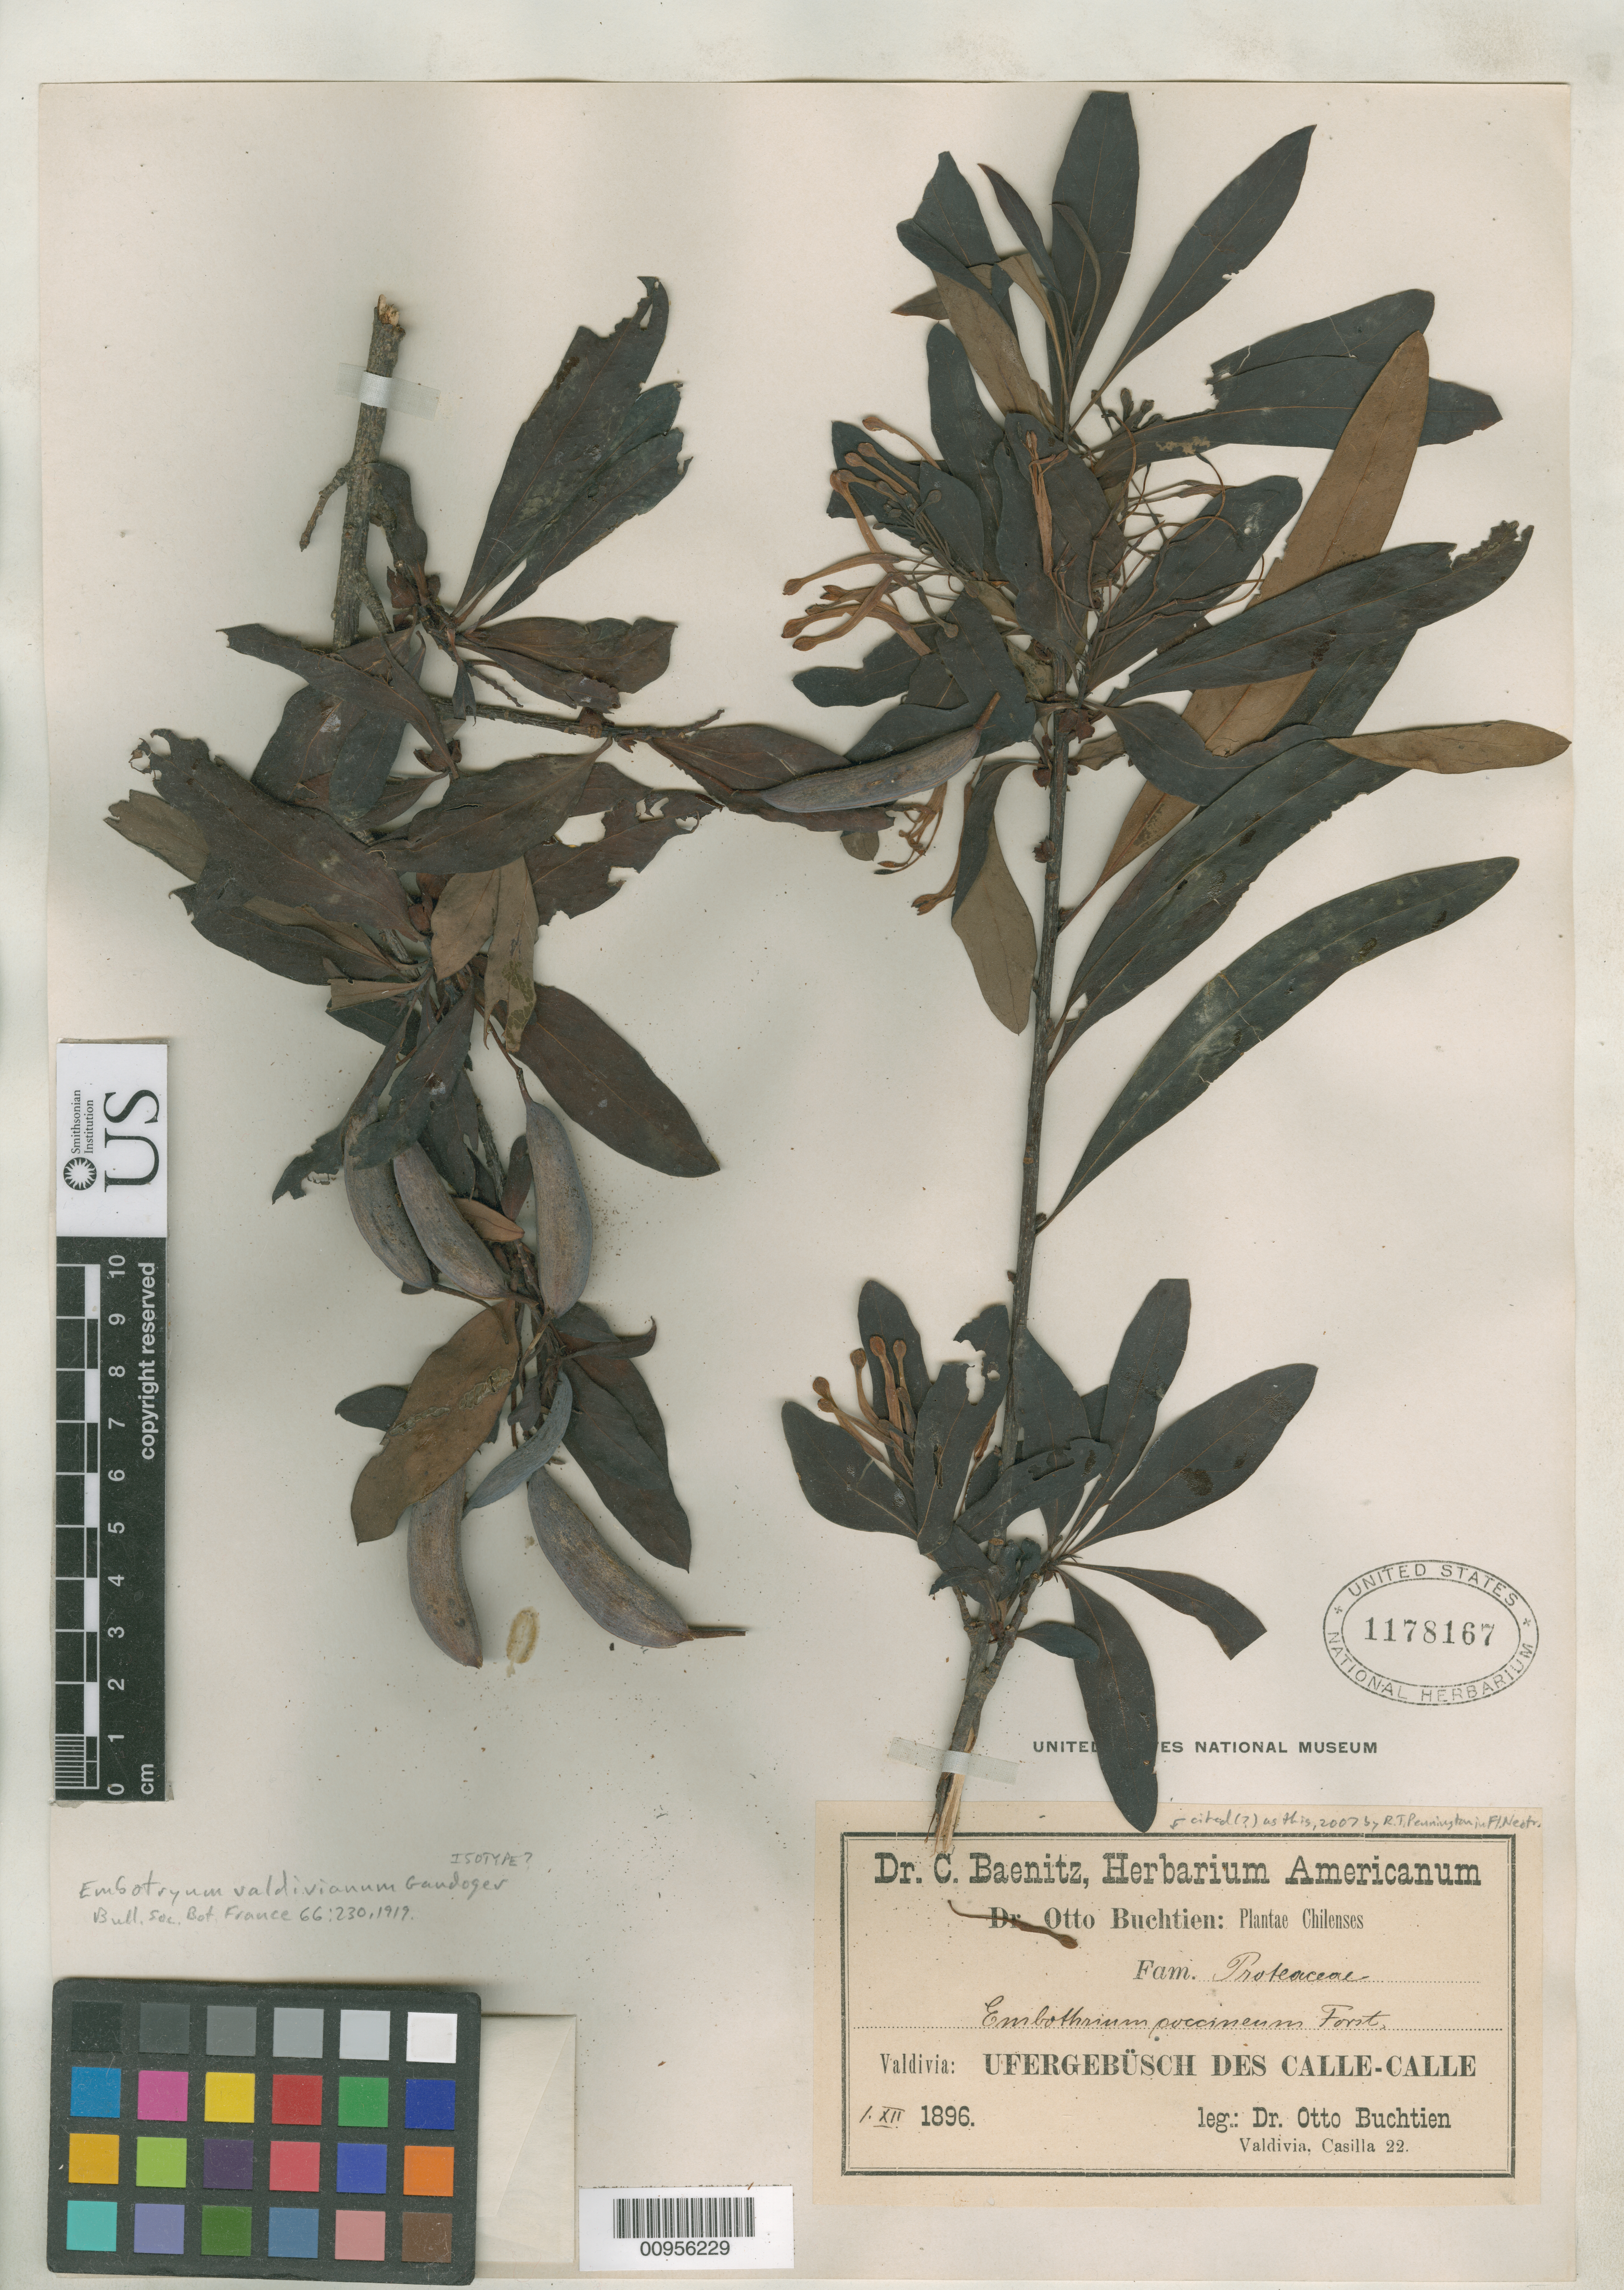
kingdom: Plantae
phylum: Tracheophyta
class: Magnoliopsida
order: Proteales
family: Proteaceae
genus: Embothrium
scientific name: Embothrium valdivianum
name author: Gand.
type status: Isolectotype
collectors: O. Buchtien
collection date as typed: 01 Dec 1896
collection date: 1896-12-01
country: Chile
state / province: Los Ríos (XIV)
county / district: Valdivia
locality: Valdivia: Ufergebüsch des Calle-Calle.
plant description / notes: Currently accepted name as cited by Pennington, Fl. Neotrop. (2007).; Lectotype collection cited by Pennington (2007) as "Chile. Valdivia, 1896, Buchtien s.n." but with no further data (e.g., collection date); US specimen label data (locality, date) match those on isolectotype at NY.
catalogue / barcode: US 1178167